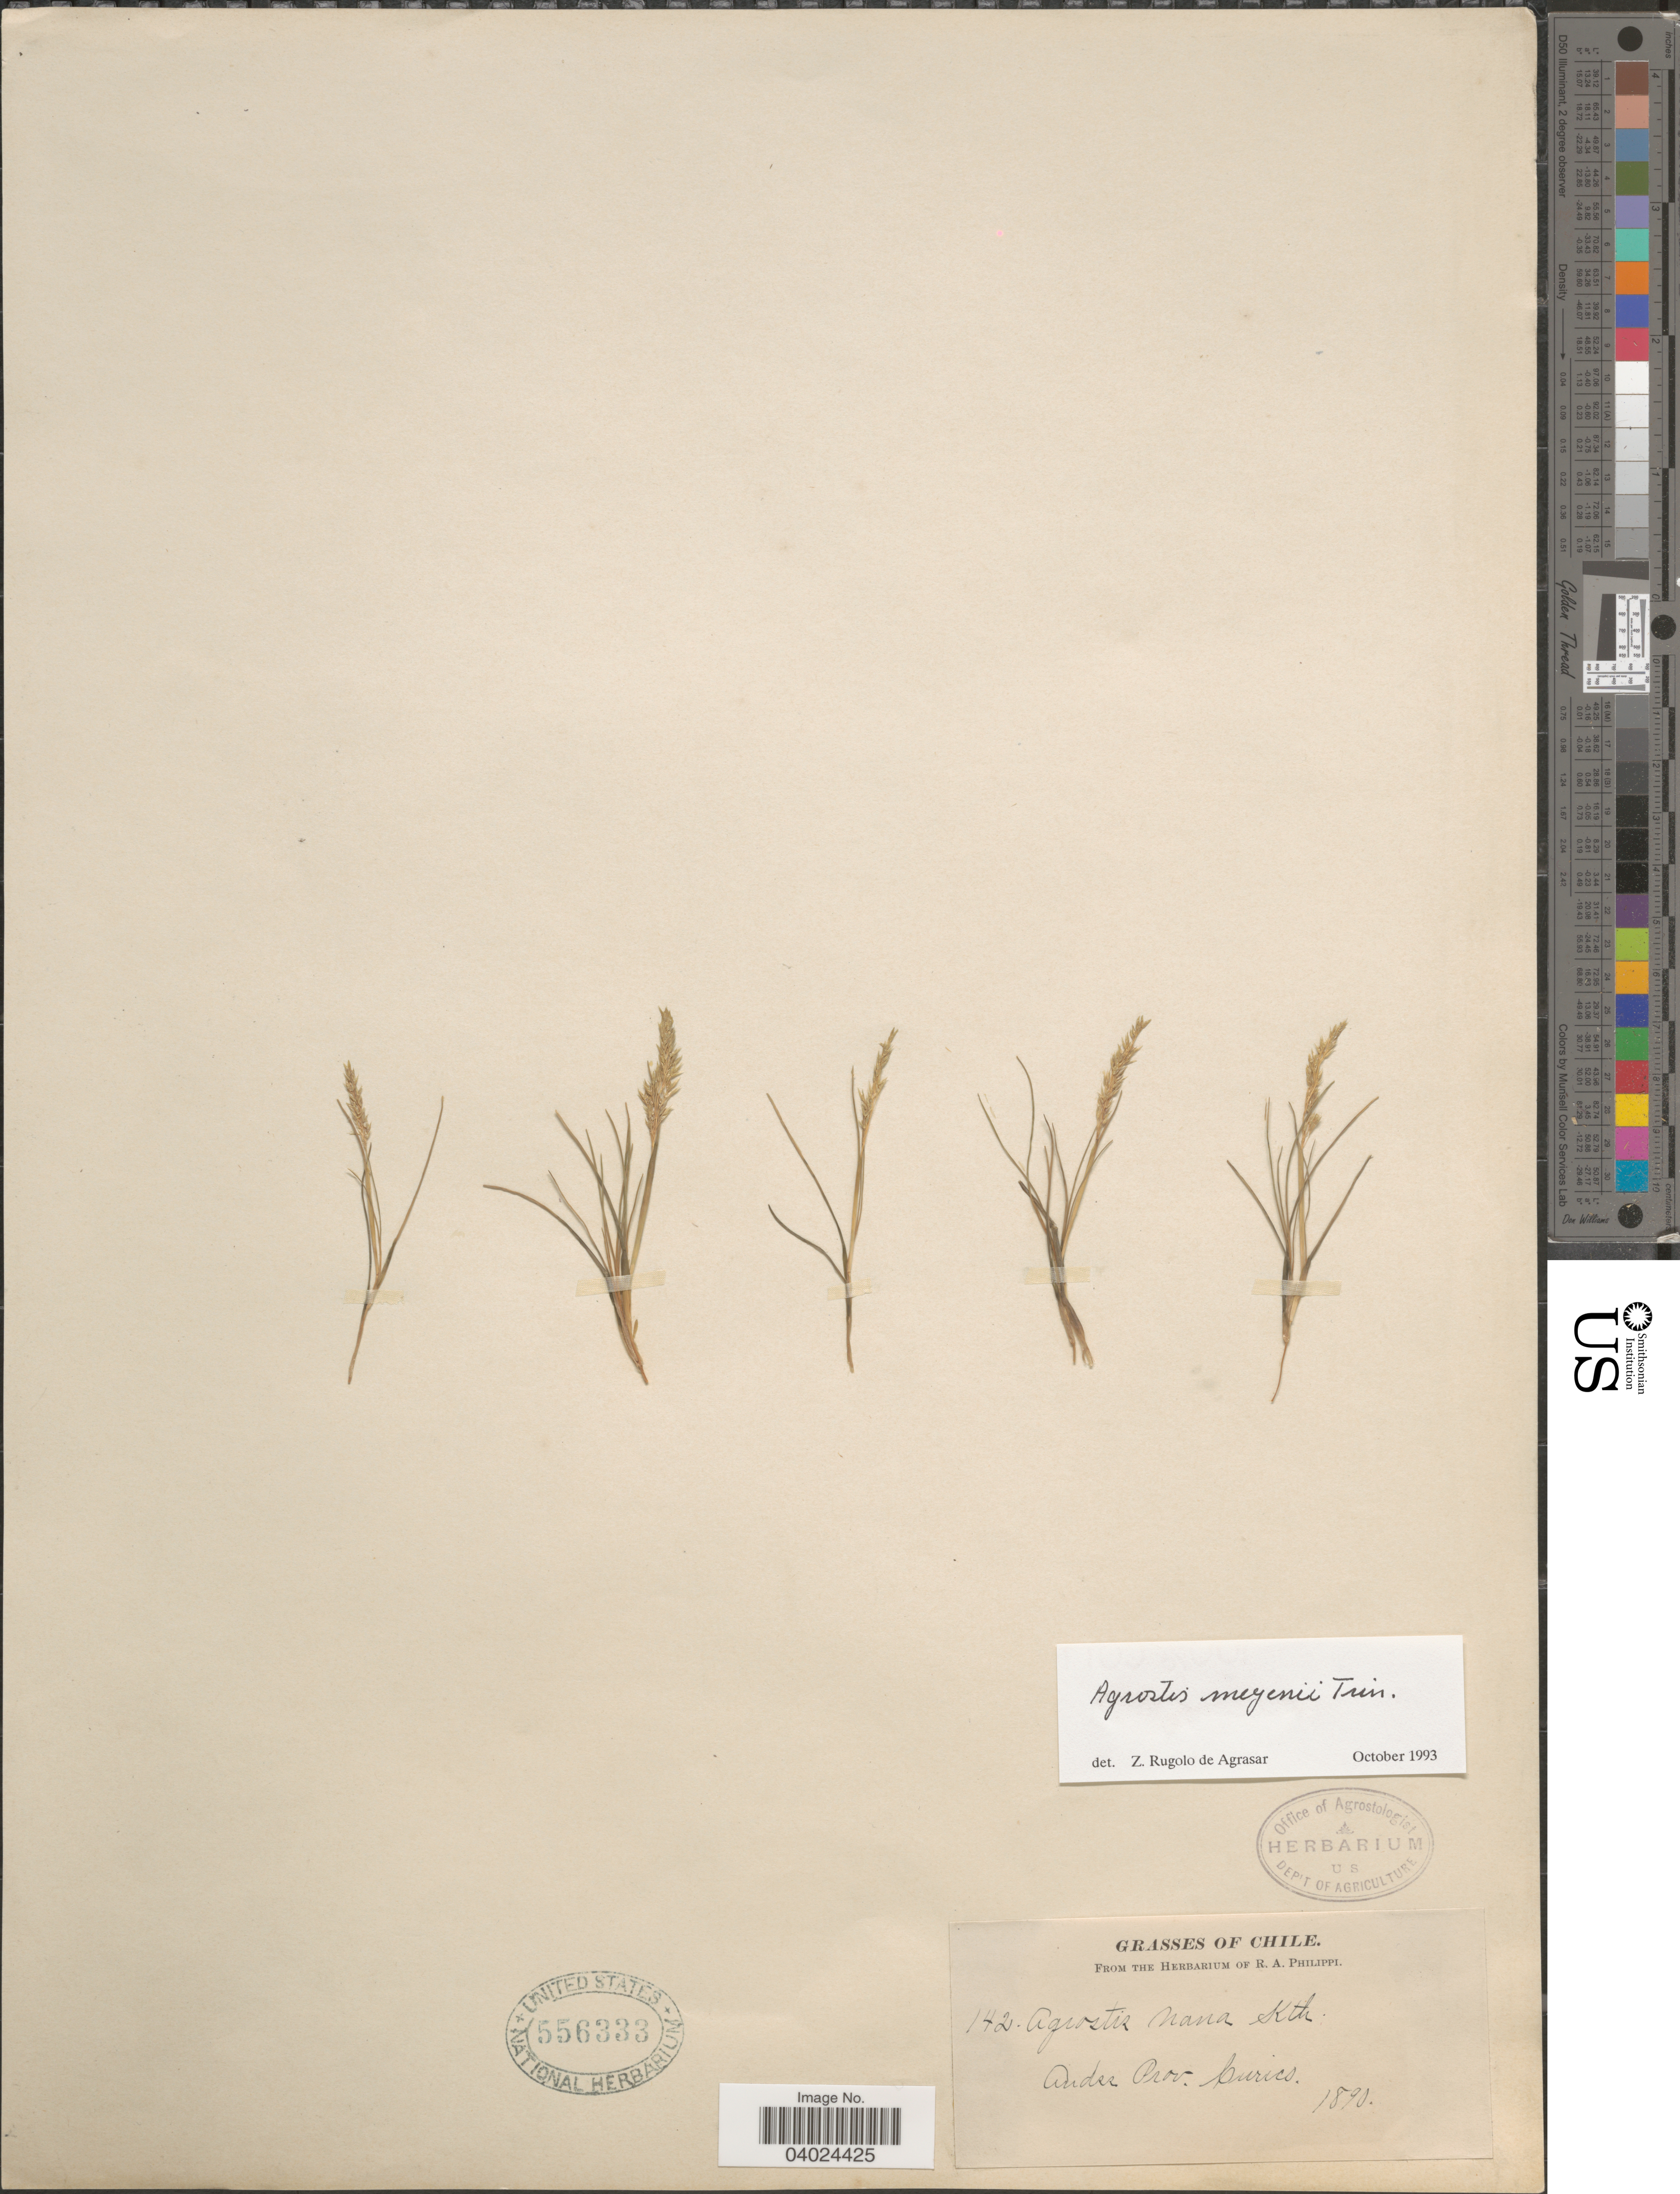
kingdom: Plantae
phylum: Tracheophyta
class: Liliopsida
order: Poales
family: Poaceae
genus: Agrostis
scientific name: Agrostis meyenii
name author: Trin.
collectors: ex. herb. R.A. Philippi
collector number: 142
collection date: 1890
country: Chile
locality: Andes Prov. Curico.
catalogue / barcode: US 556333